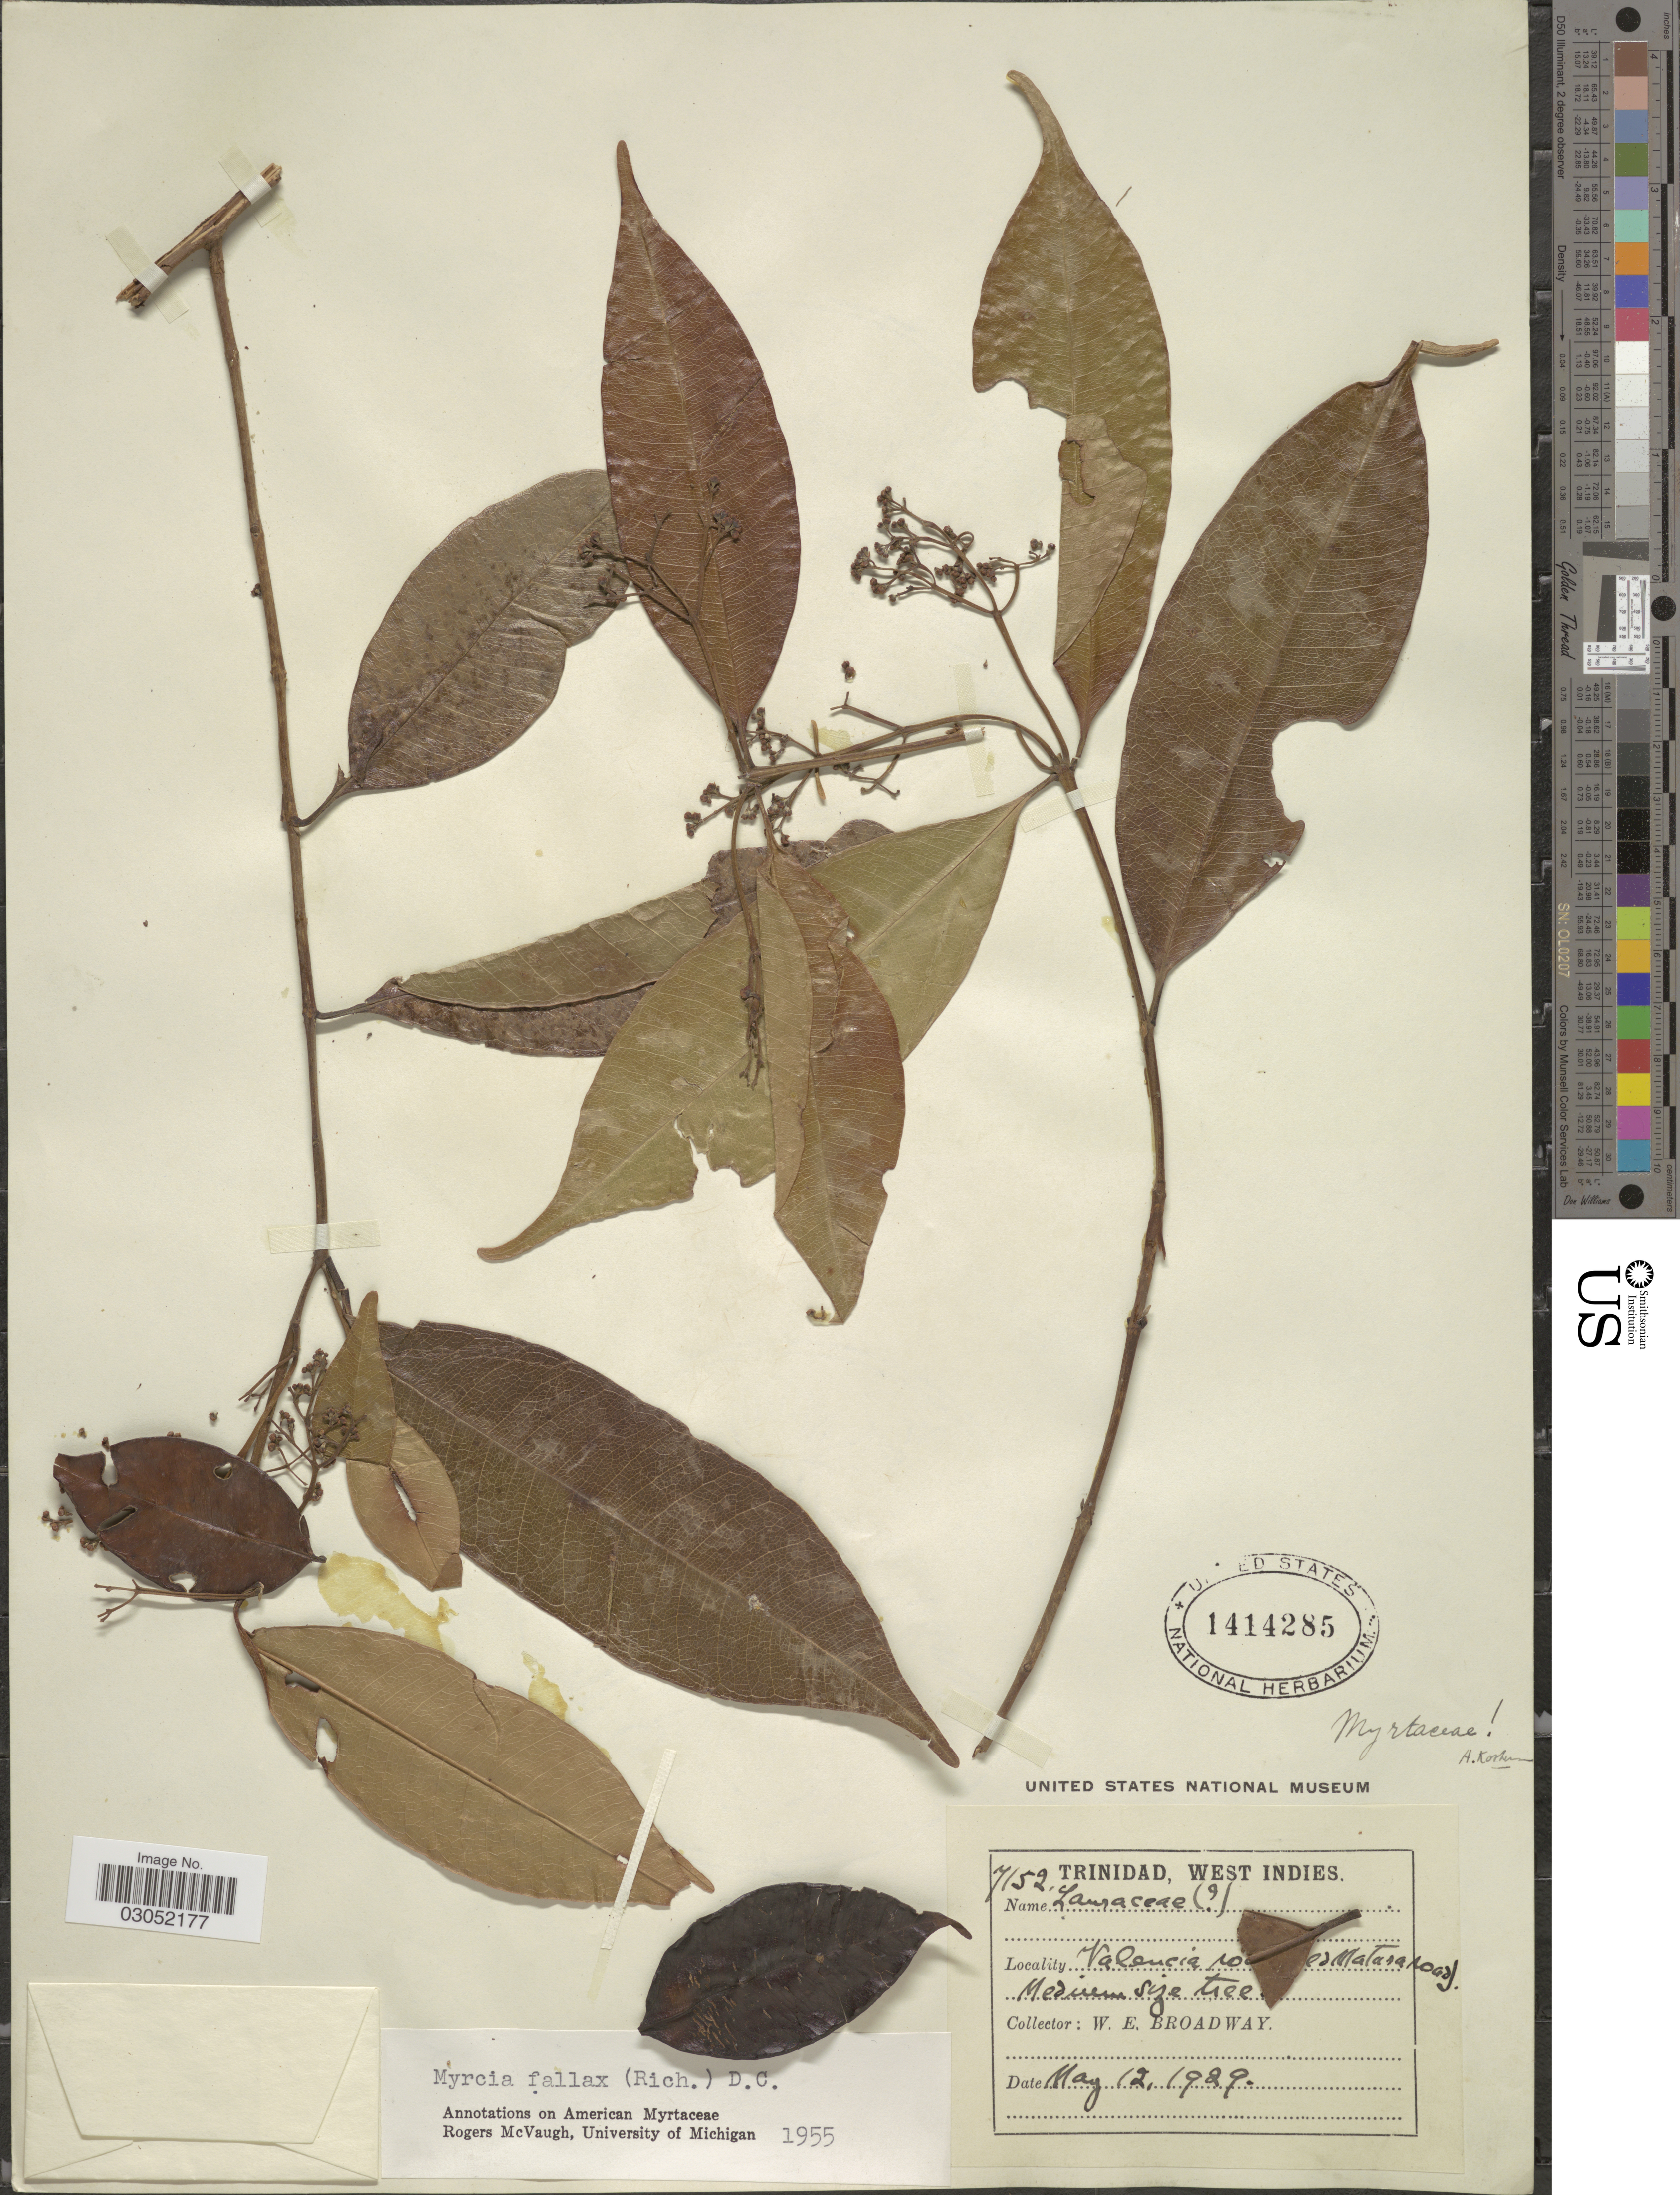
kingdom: Plantae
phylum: Tracheophyta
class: Magnoliopsida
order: Myrtales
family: Myrtaceae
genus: Myrcia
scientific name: Myrcia fallax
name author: (Rich.) DC.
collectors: W. E. Broadway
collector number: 7152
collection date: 1929-05-12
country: Trinidad and Tobago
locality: Trinidad, West Indies. Valencia ro[illegible text] [illegible text]ed Matara road).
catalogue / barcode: US 1414285